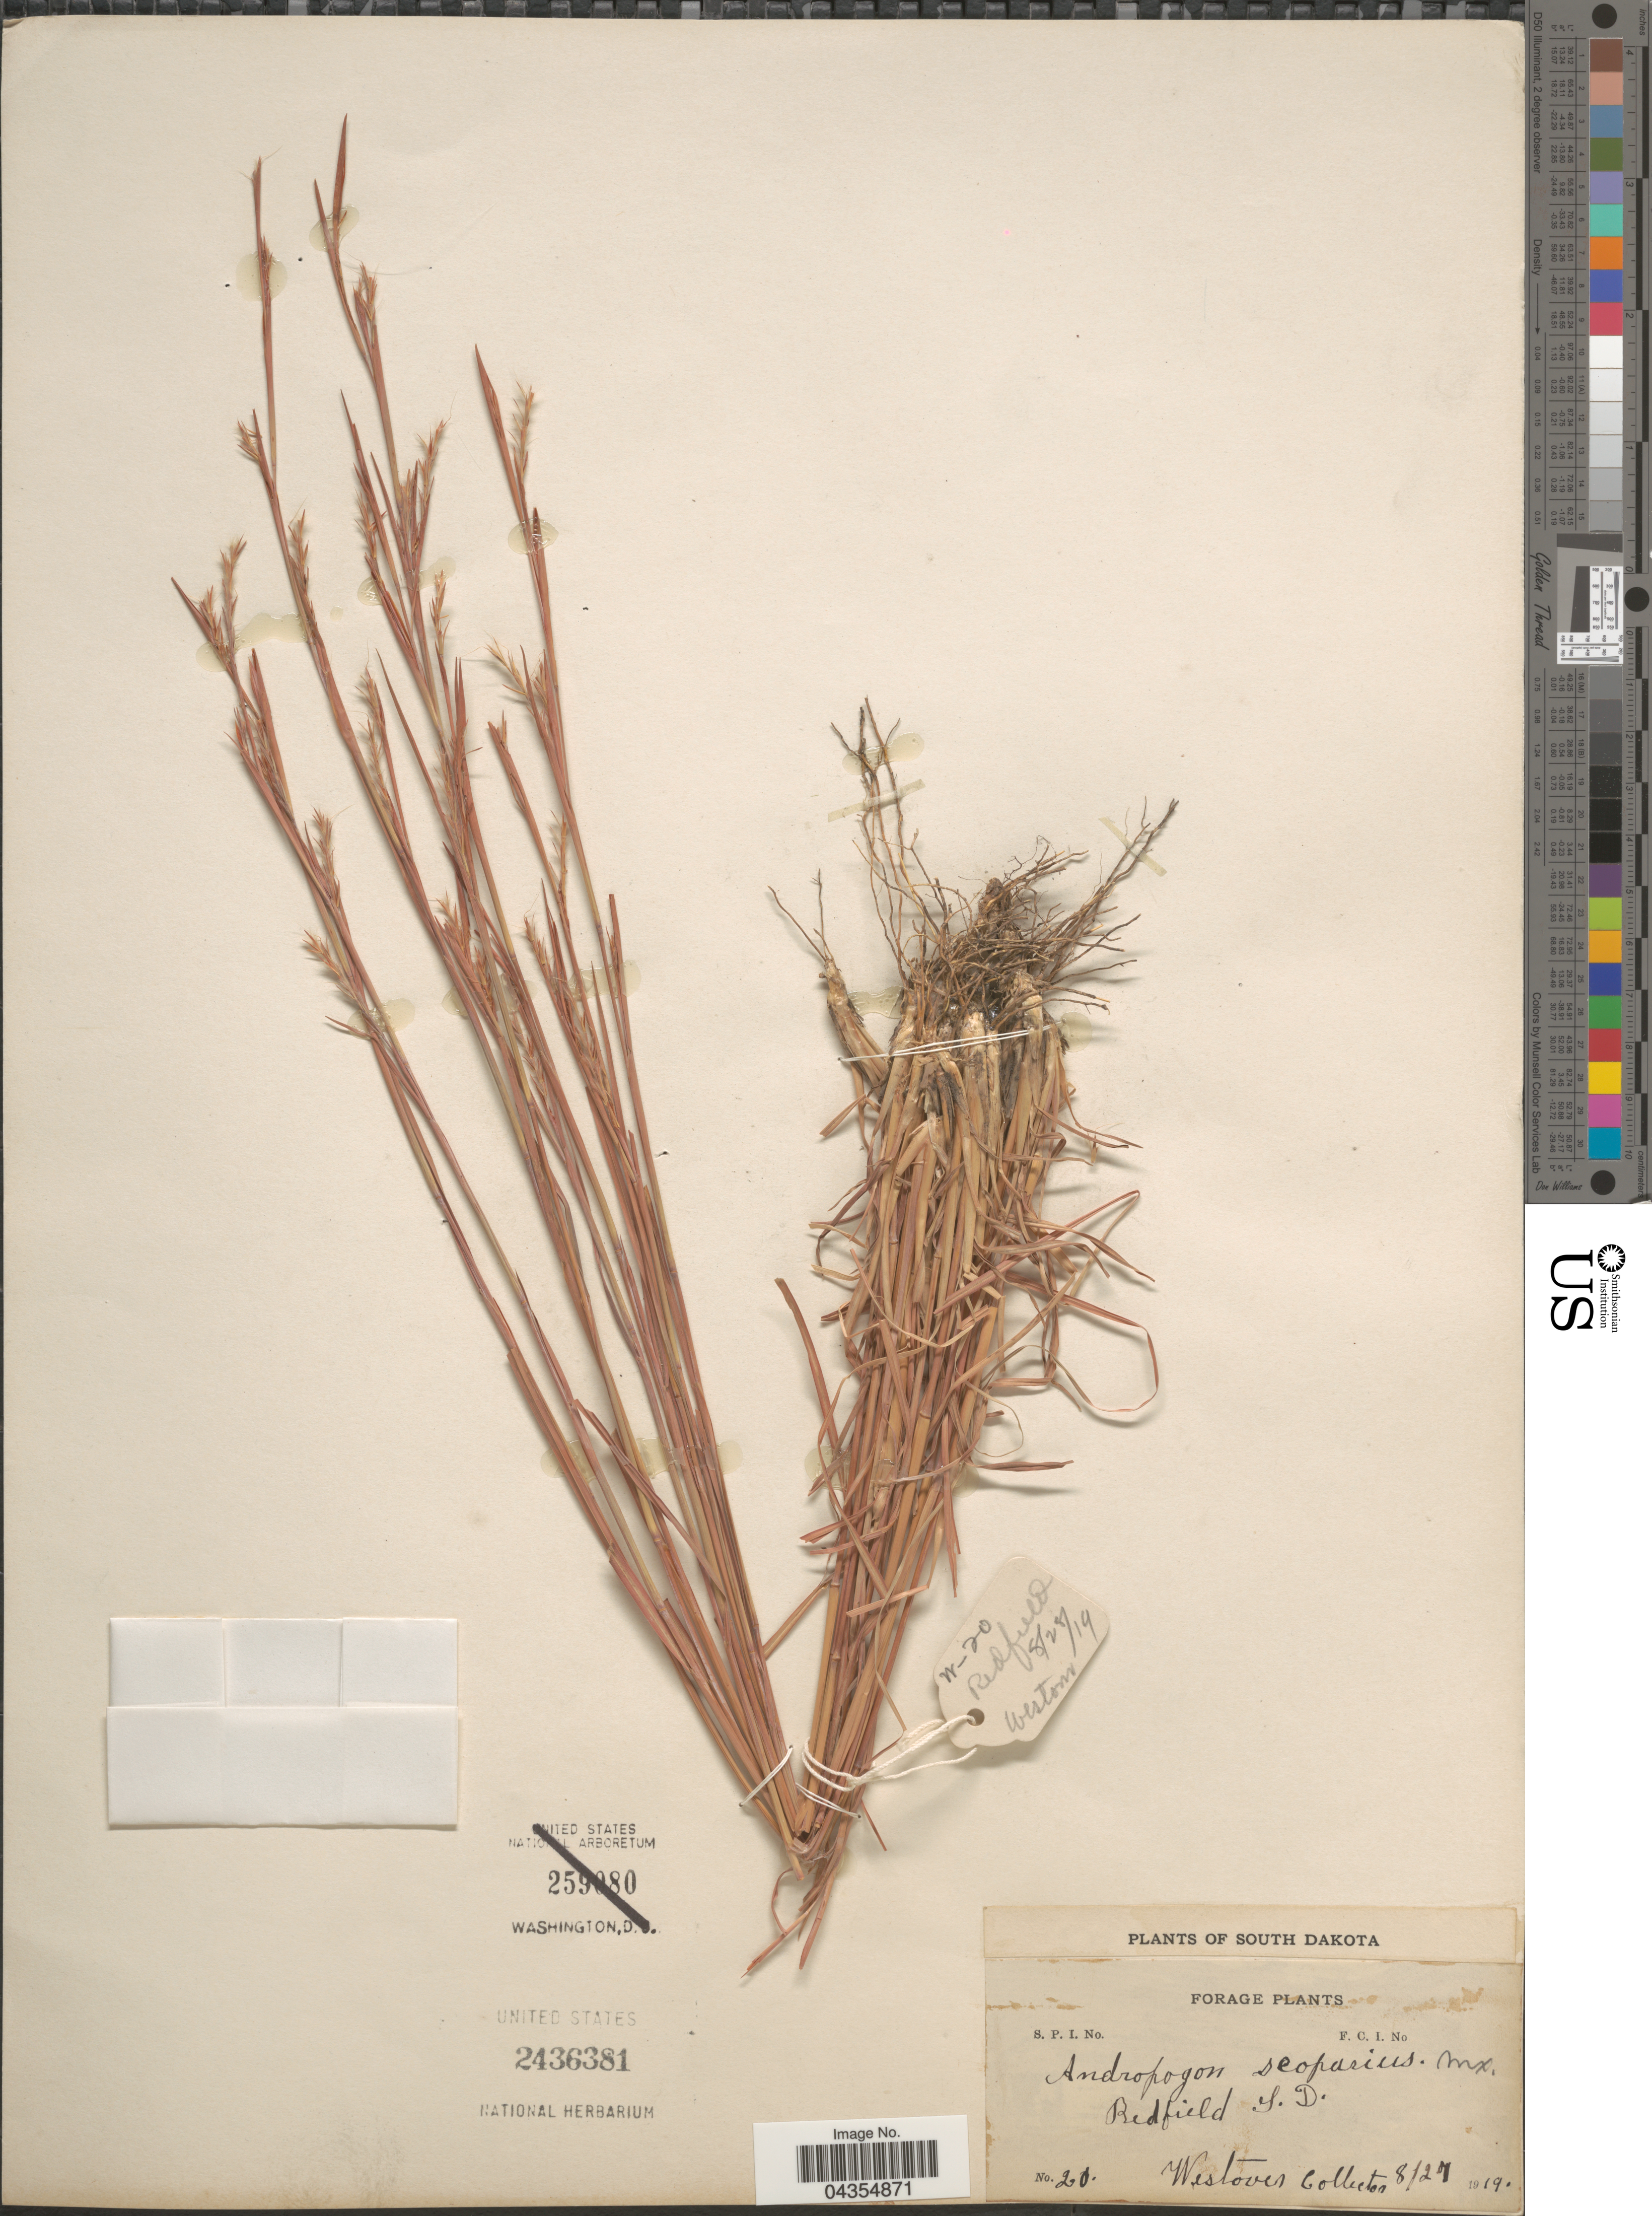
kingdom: Plantae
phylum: Tracheophyta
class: Liliopsida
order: Poales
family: Poaceae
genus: Schizachyrium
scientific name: Schizachyrium sanguineum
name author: (Retz.) Alston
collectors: Westover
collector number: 20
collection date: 1919-08-27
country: United States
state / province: South Dakota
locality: Redfield.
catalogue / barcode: US 2436381